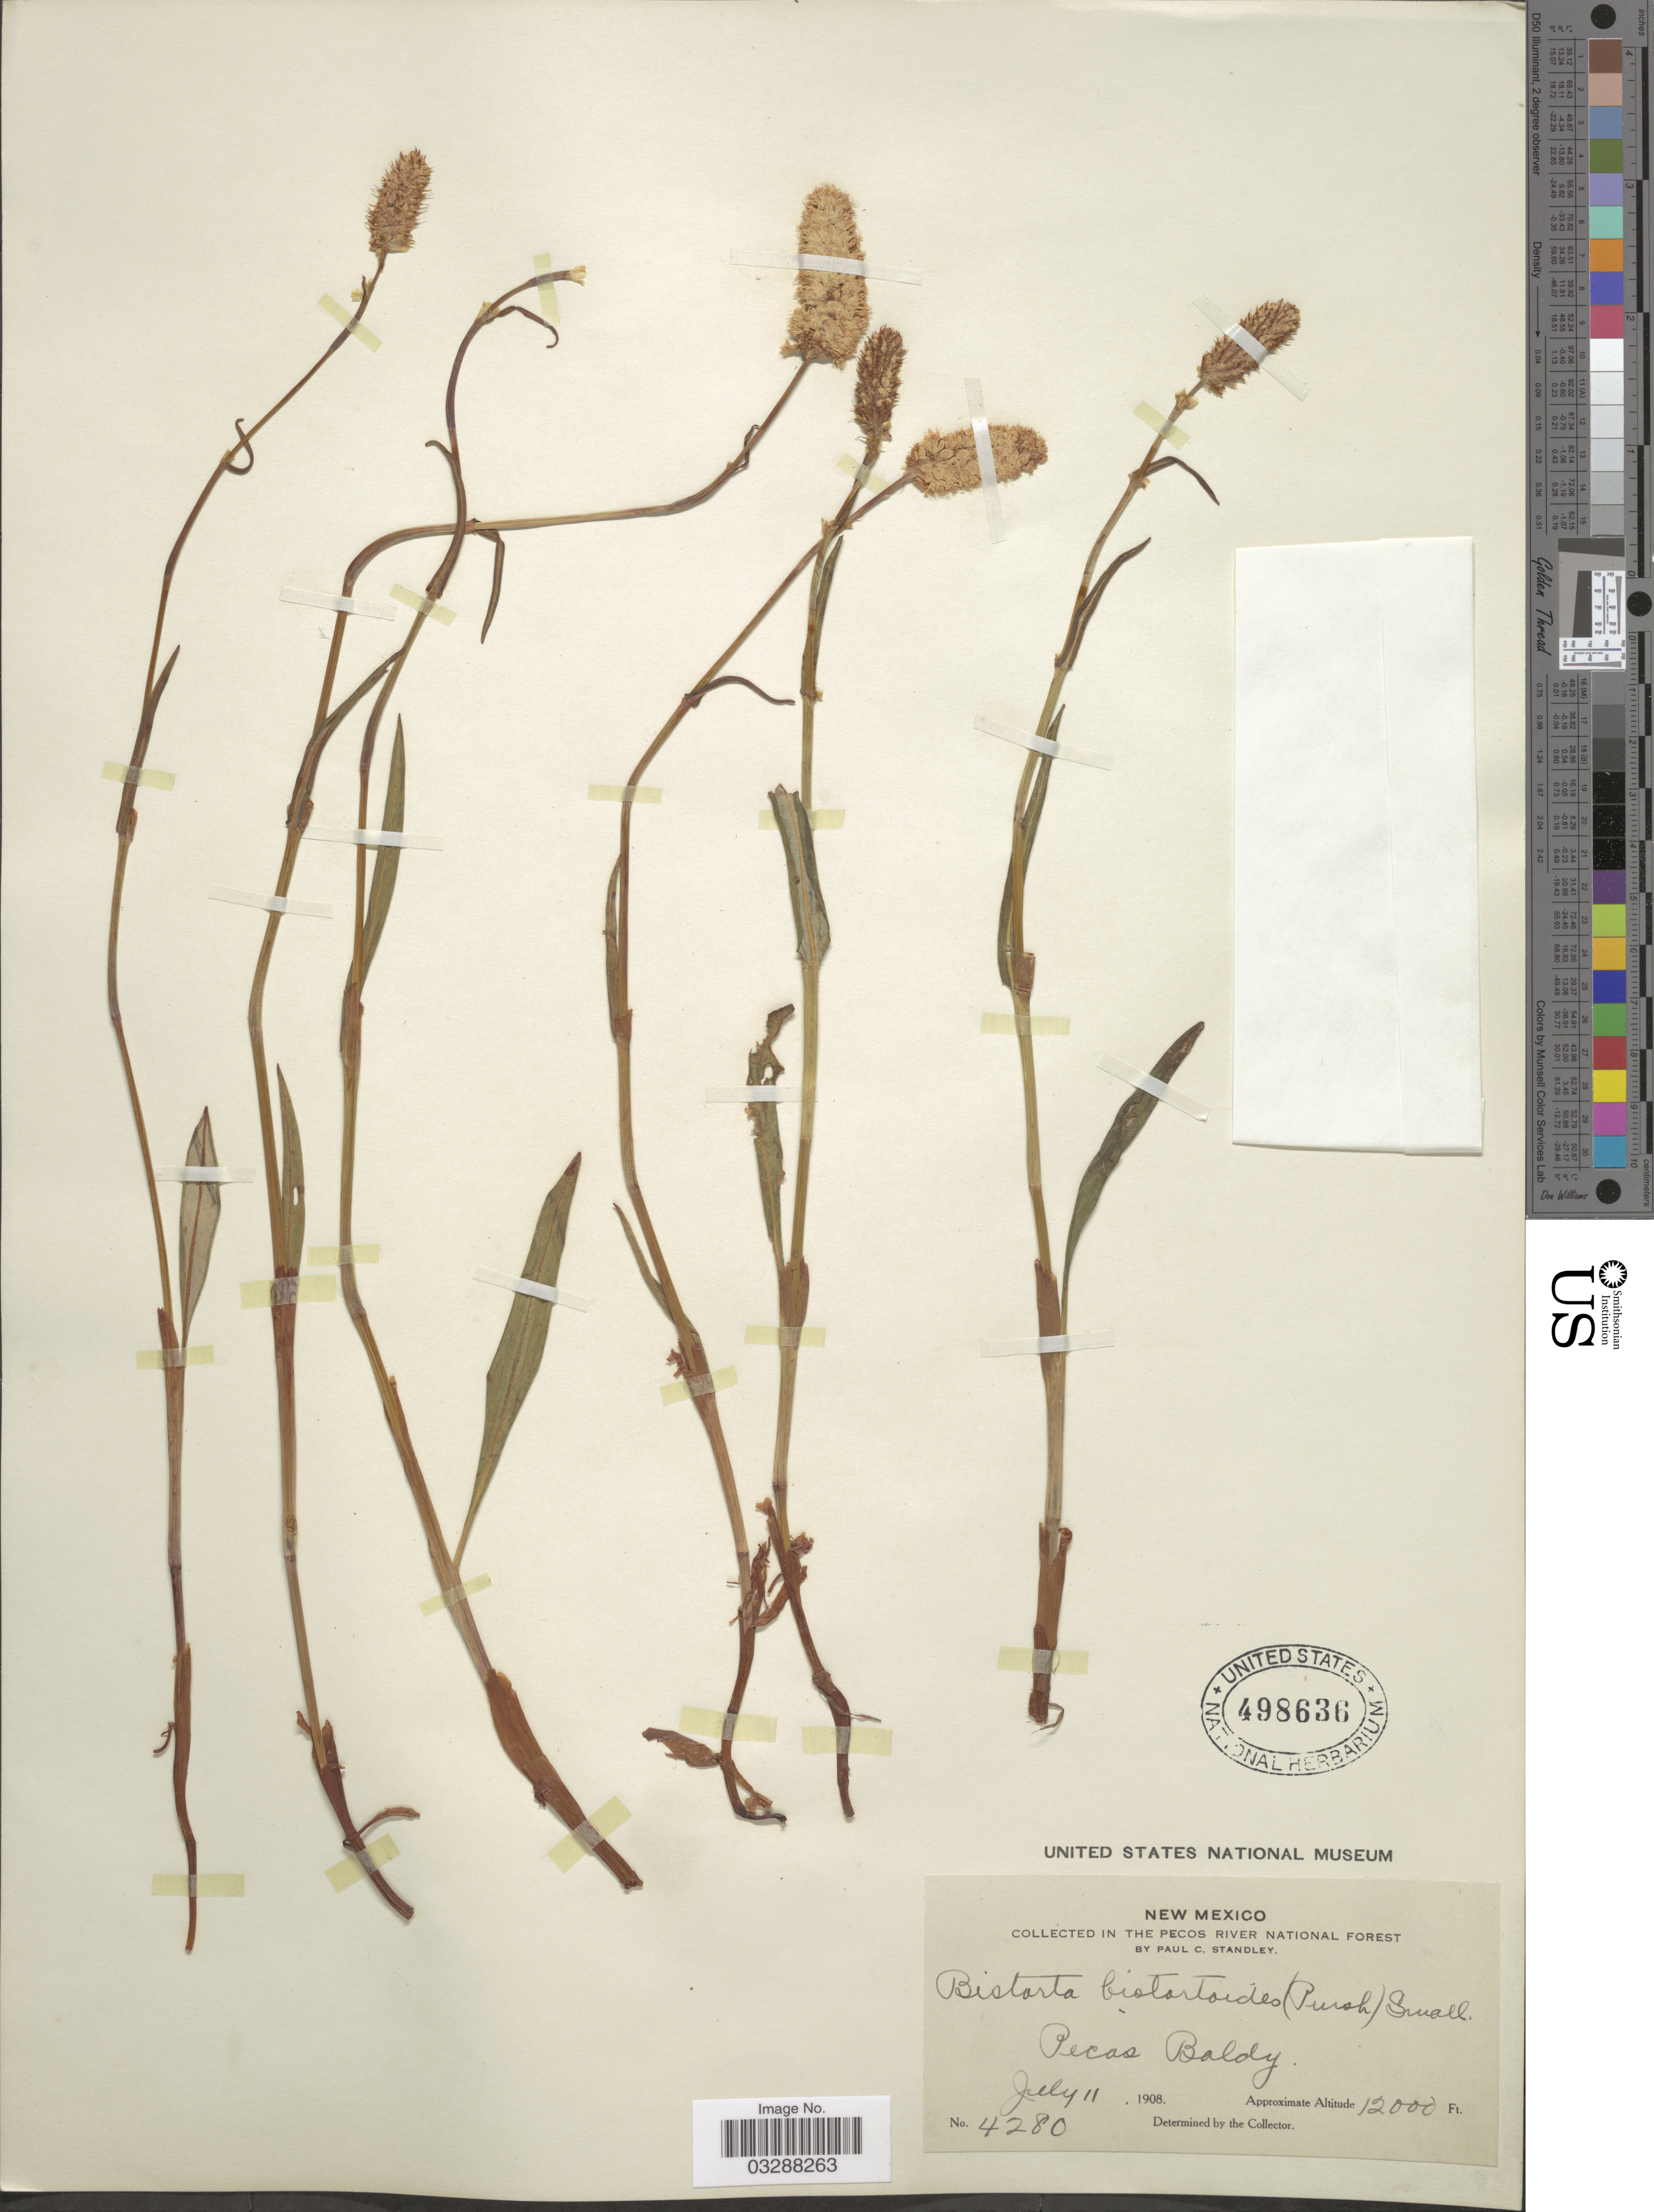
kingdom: Plantae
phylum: Tracheophyta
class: Magnoliopsida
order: Caryophyllales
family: Polygonaceae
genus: Bistorta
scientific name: Bistorta bistortoides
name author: (Pursh) Small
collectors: P. C. Standley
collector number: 4280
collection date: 1908-07-11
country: United States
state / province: New Mexico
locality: In the Pecos River National Forest. Pecos Baldy.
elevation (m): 3658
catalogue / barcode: US 498636